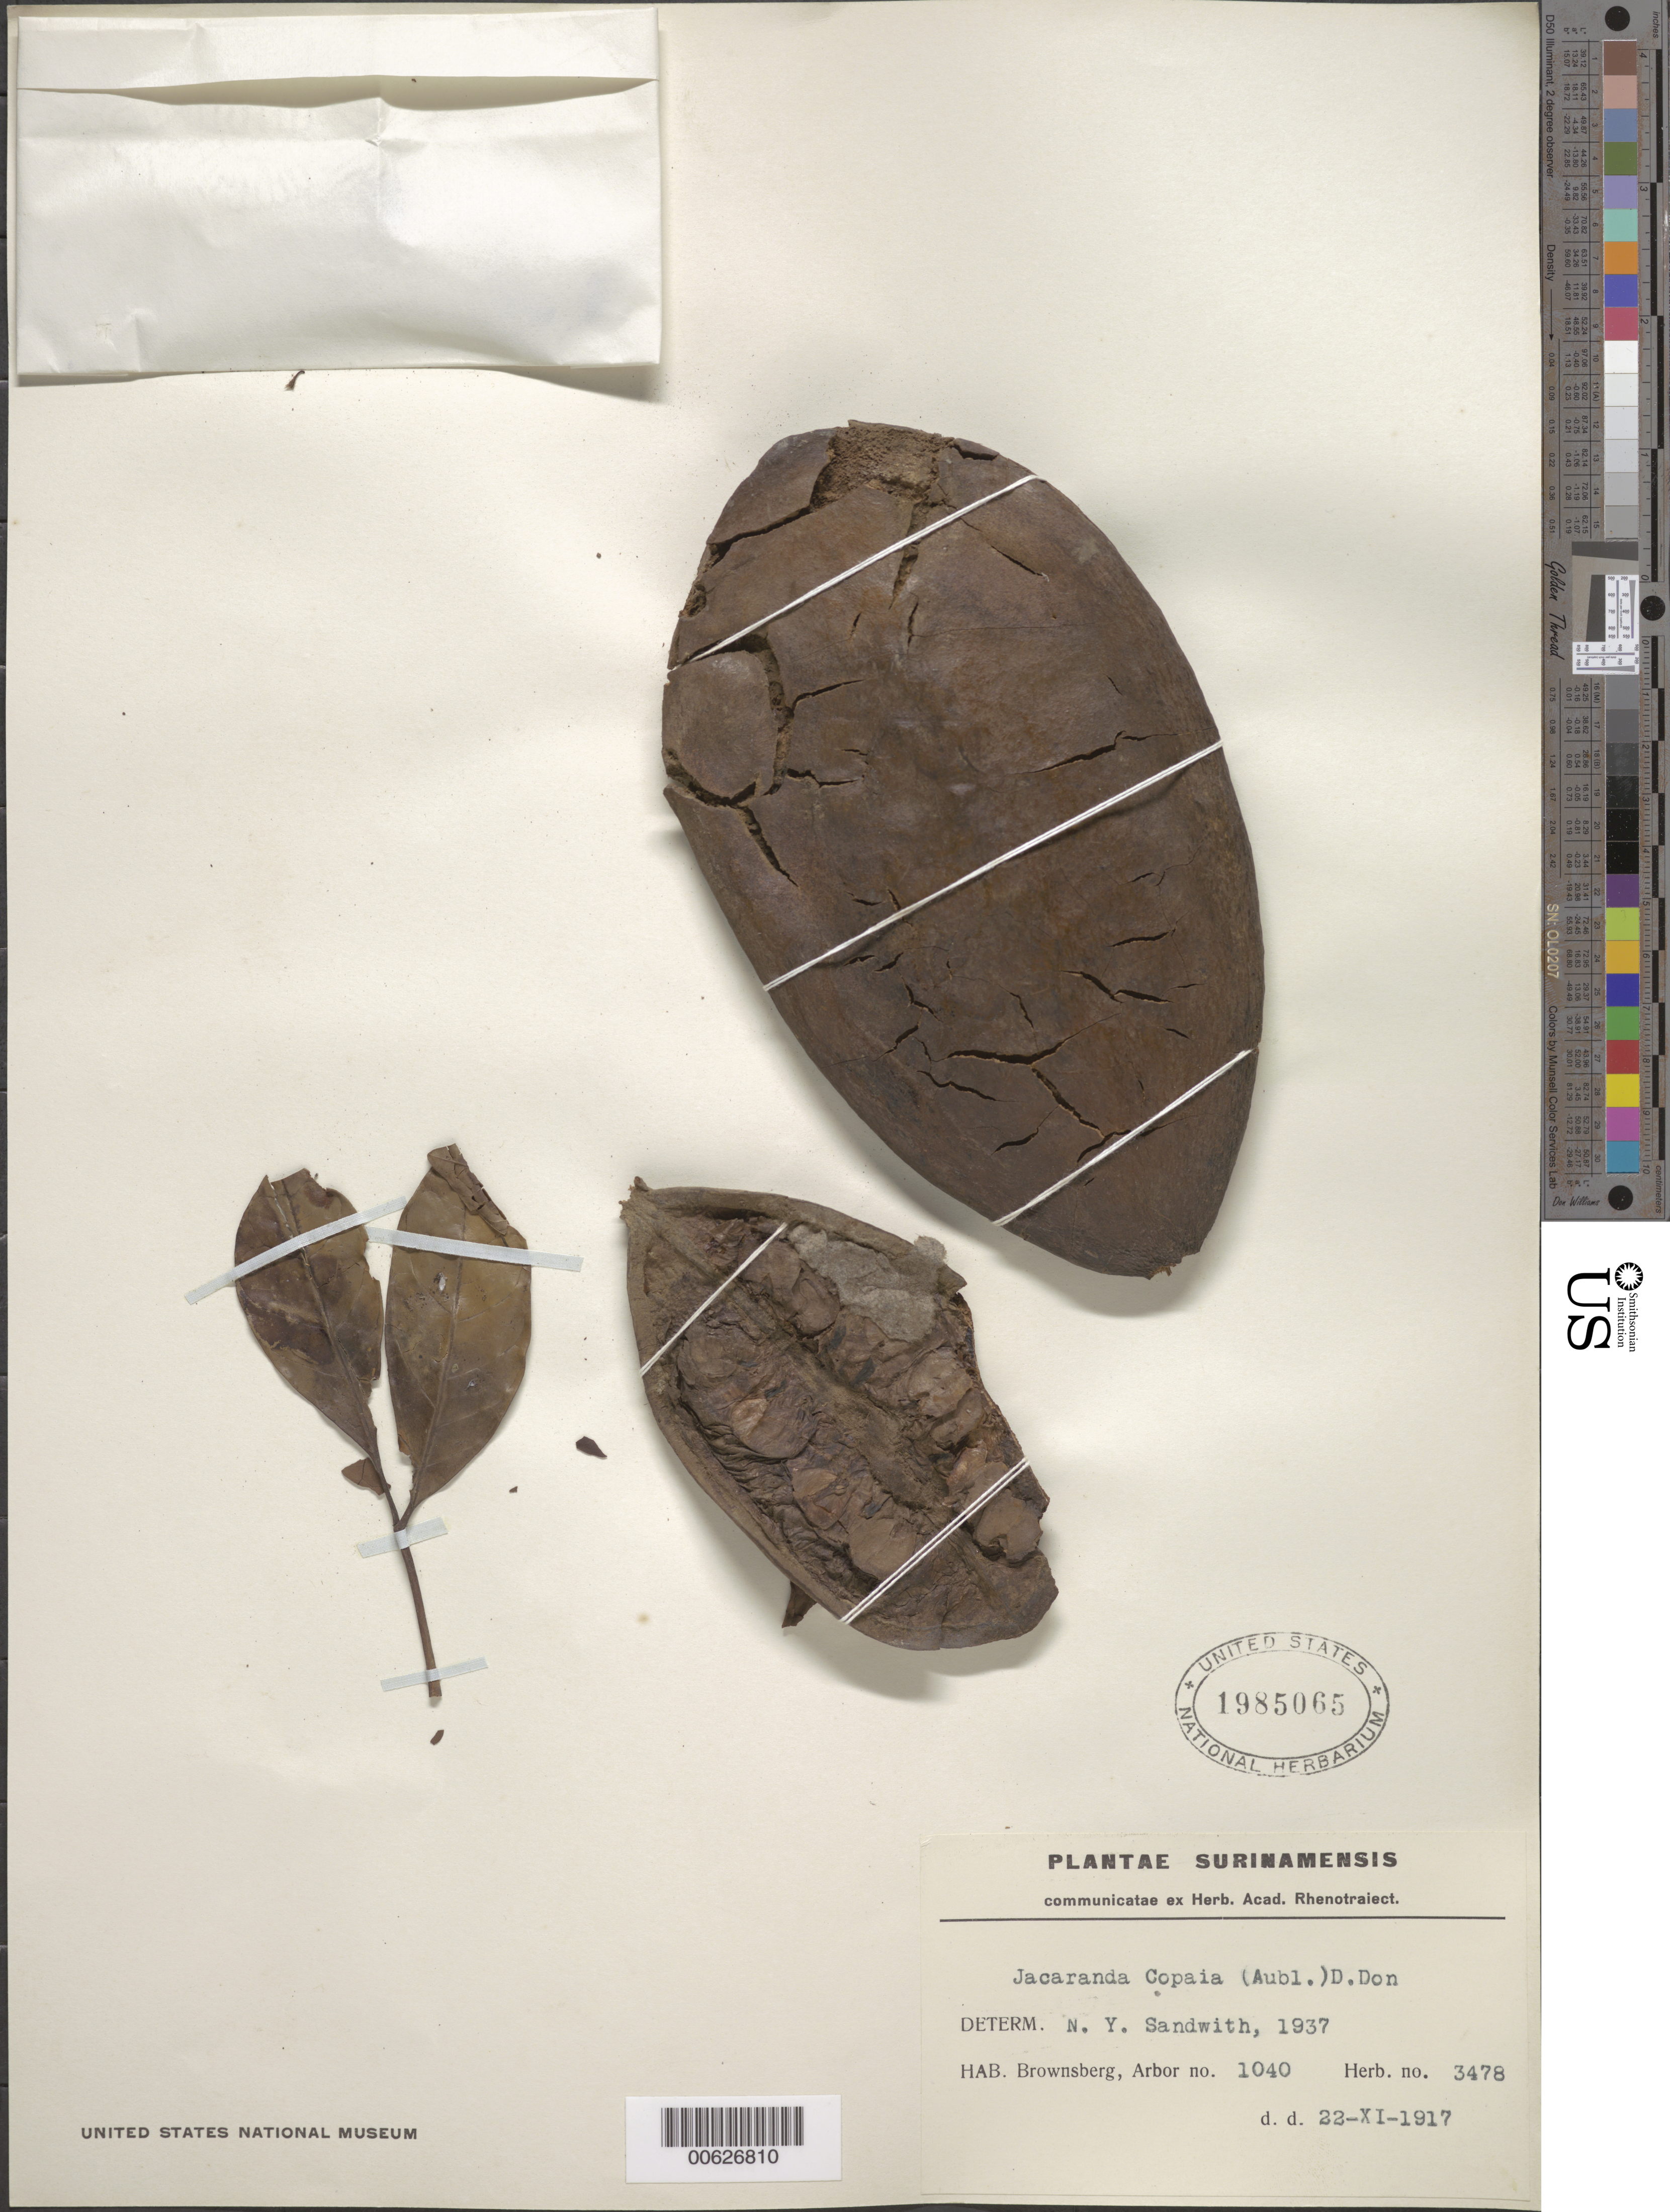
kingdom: Plantae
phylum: Tracheophyta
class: Magnoliopsida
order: Lamiales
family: Bignoniaceae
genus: Jacaranda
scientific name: Jacaranda copaia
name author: (Aubl.) D. Don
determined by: Sandwith, N. Y.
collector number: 3478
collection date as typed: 22-Nov-17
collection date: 1917-11-22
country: Suriname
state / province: Brokopondo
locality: Brownsberg, Forest Reserve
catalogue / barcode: US 1985065